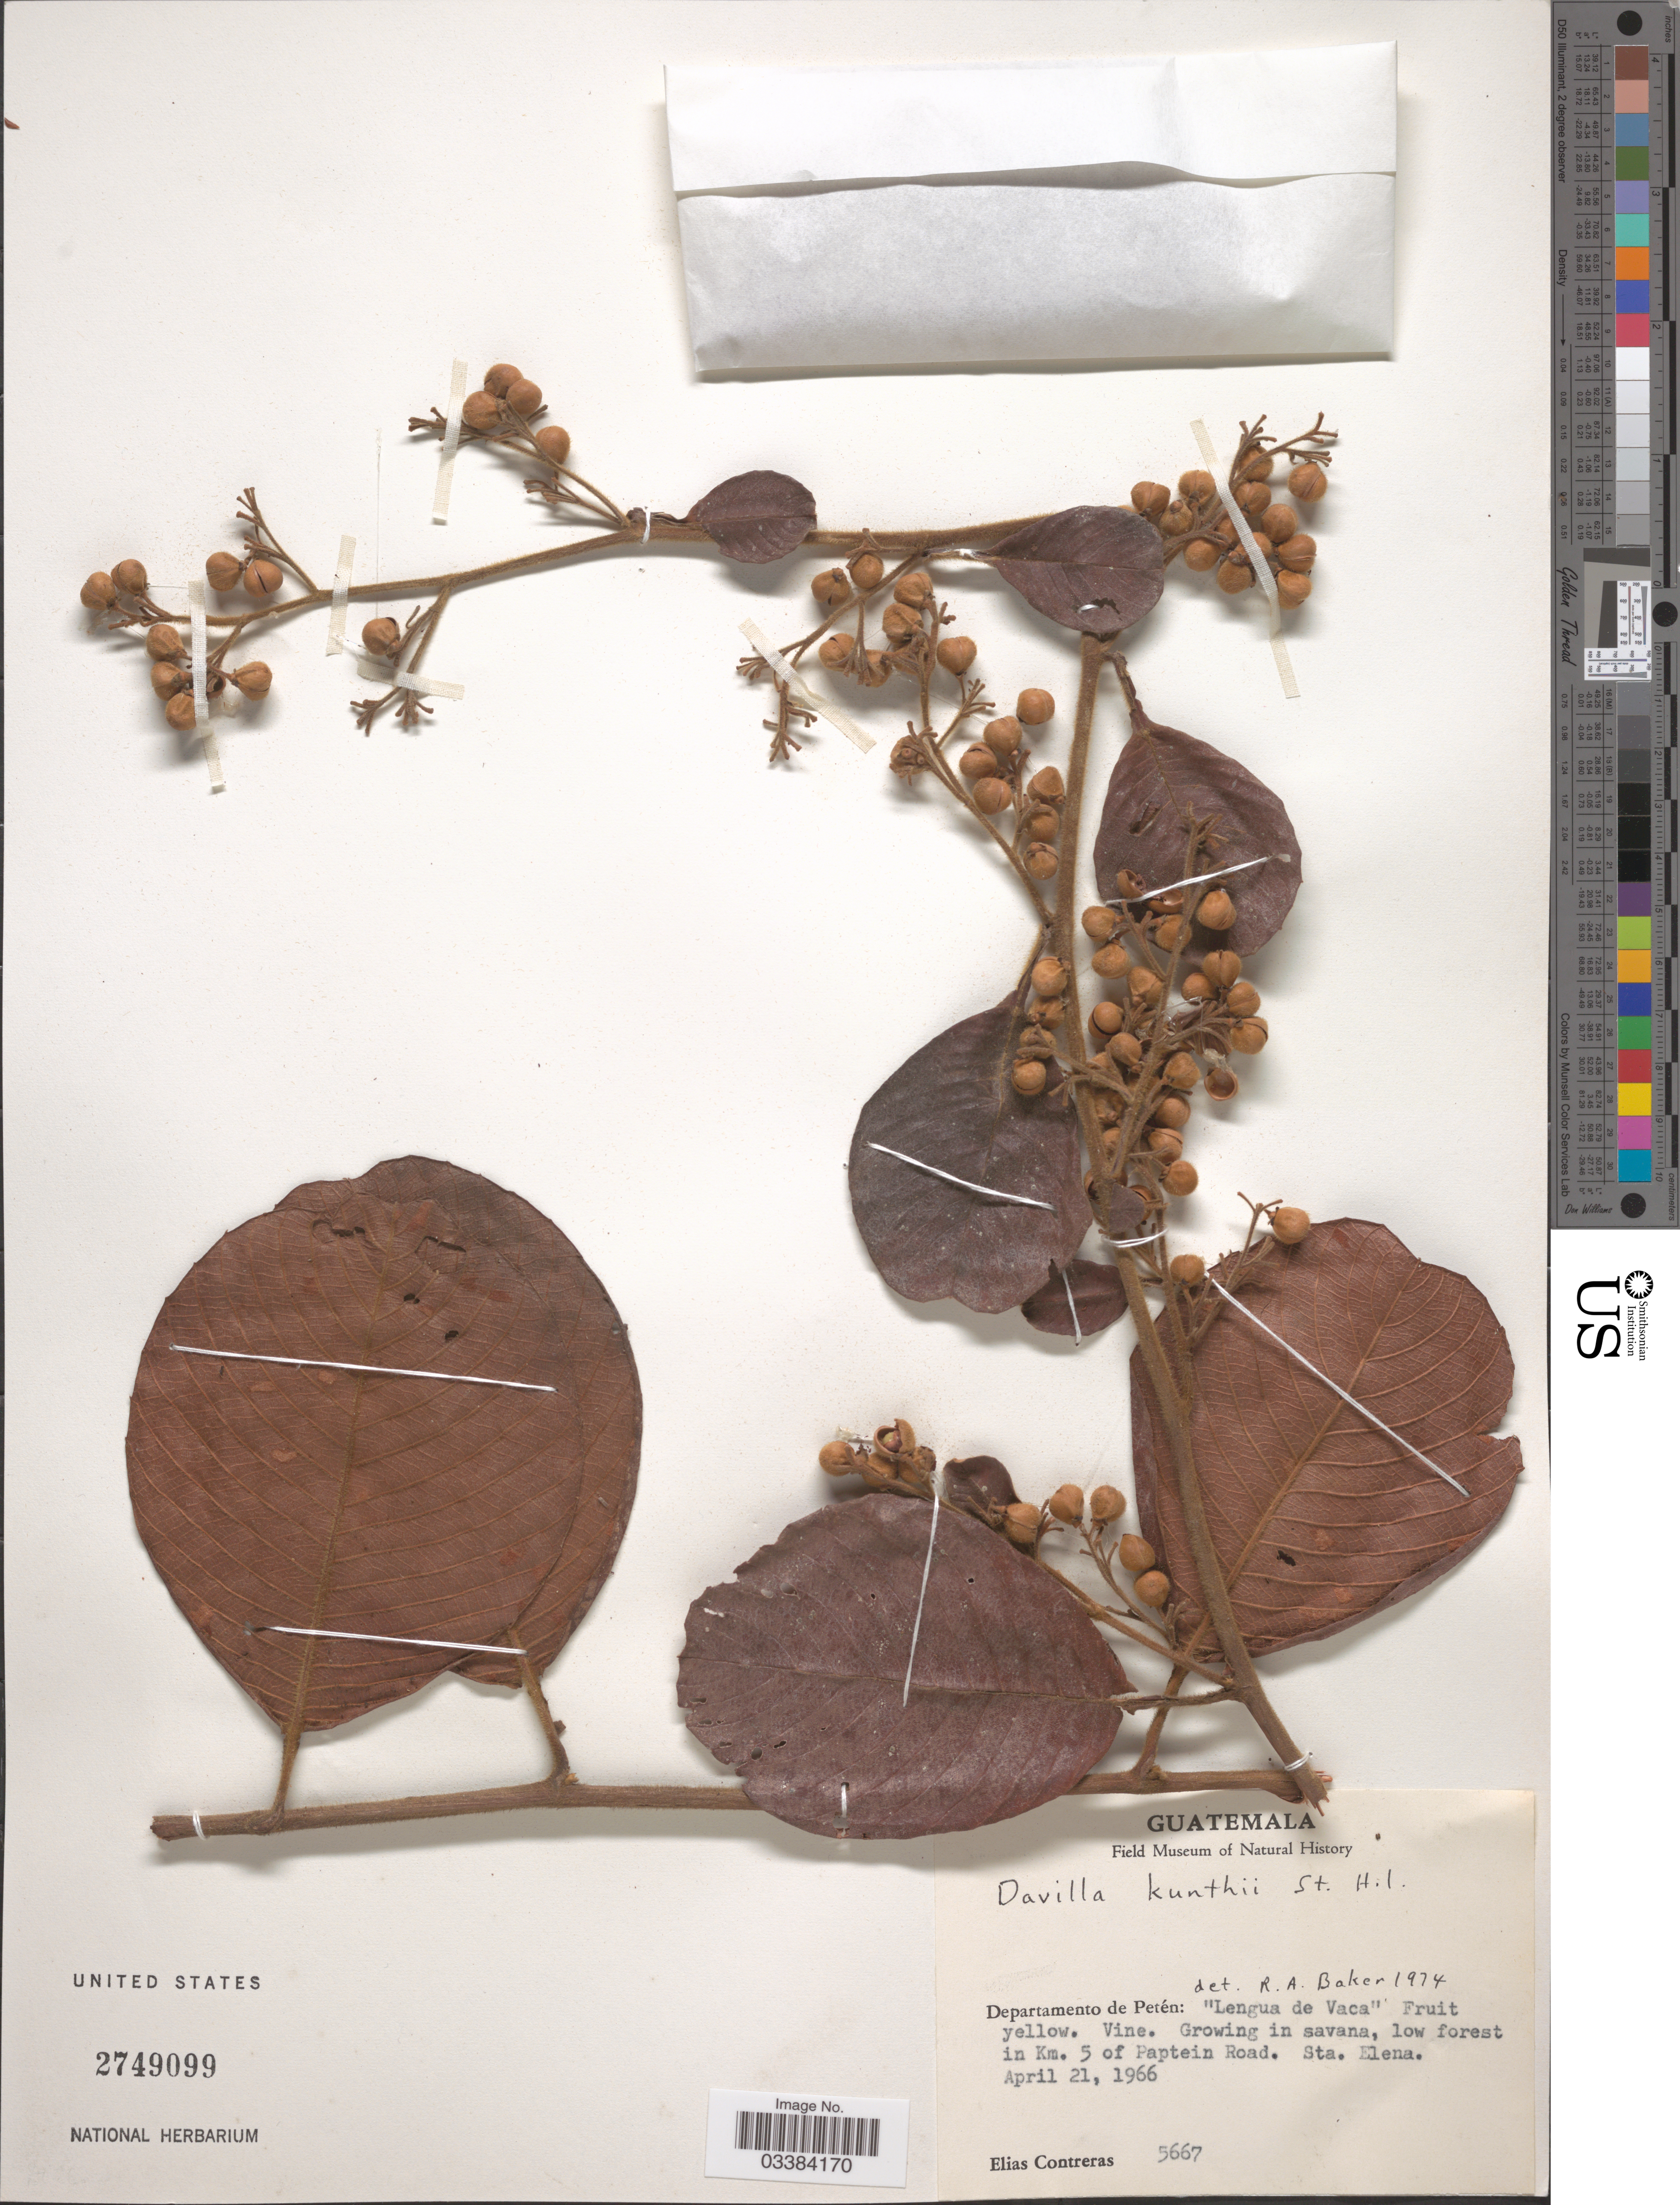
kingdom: Plantae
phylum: Tracheophyta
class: Magnoliopsida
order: Dilleniales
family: Dilleniaceae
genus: Davilla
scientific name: Davilla kunthii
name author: A. St.-Hil.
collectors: E. Contreras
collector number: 5667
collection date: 1966-04-21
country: Guatemala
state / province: El Petén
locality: Departamento de Petén: "Lengua de Vaca" [unsure placement]. Growing in savana, low forest in Km. 5 of Paptein Road. Sta. Elena.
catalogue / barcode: US 2749099